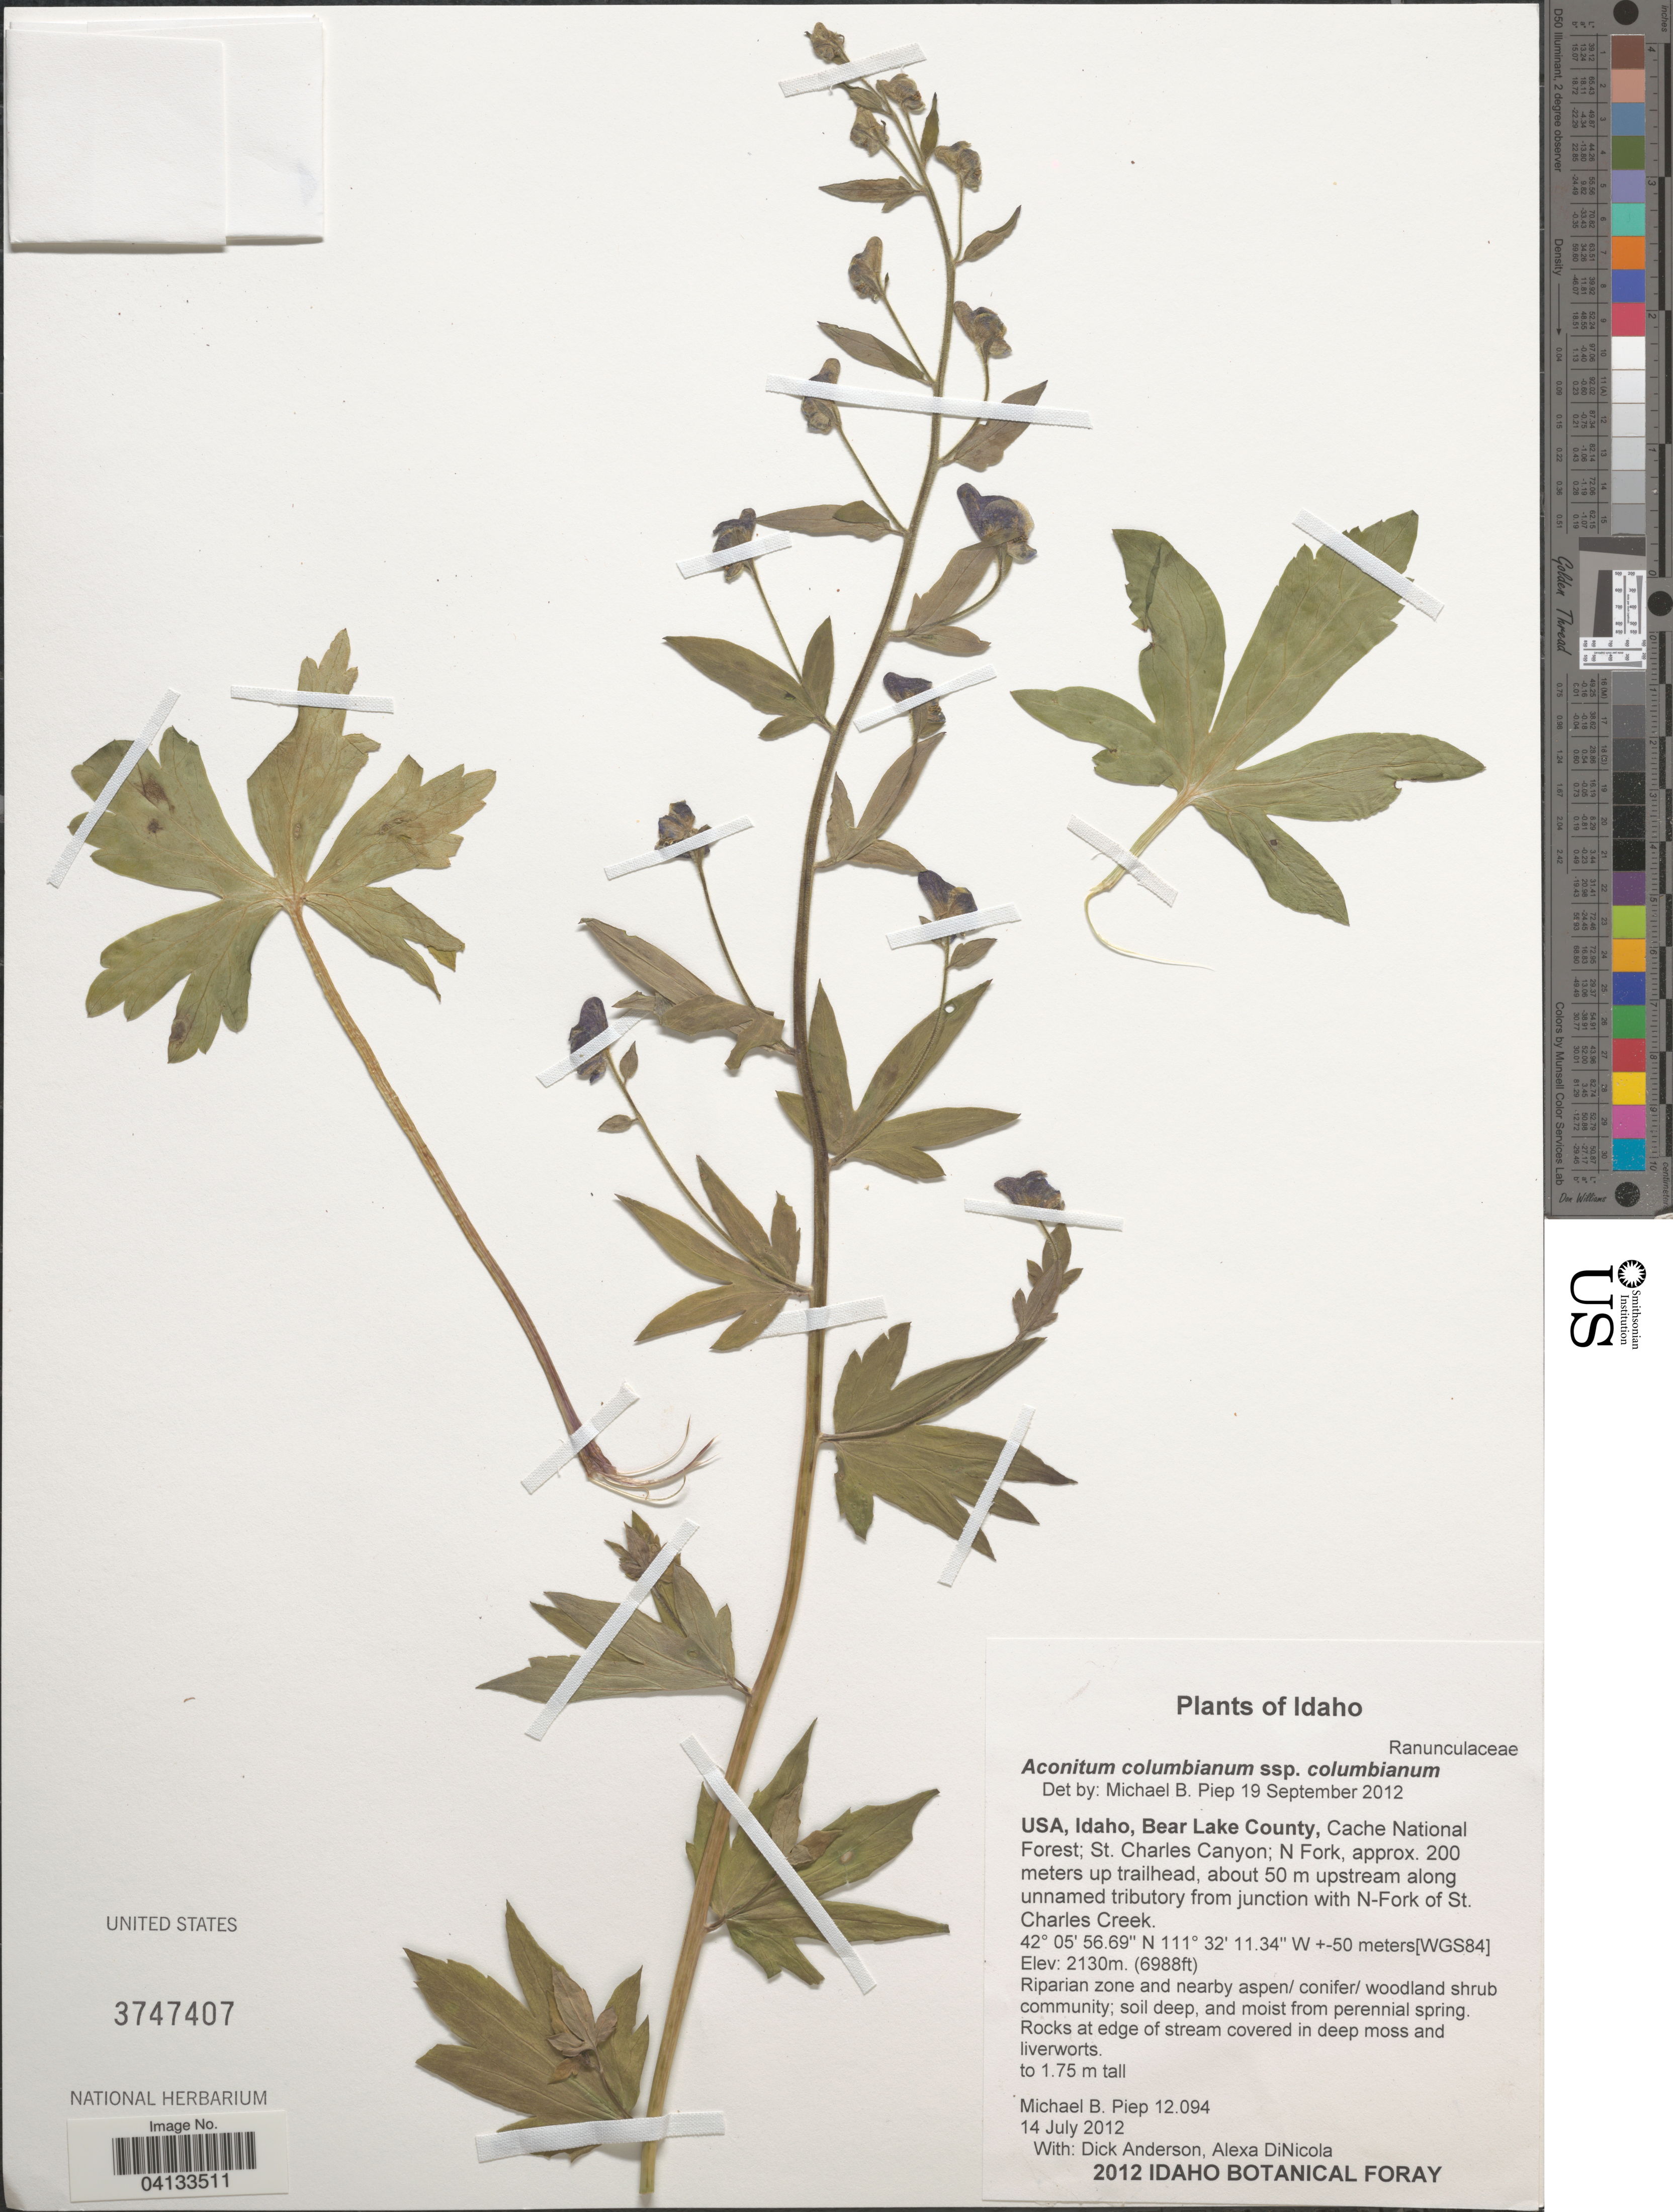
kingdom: Plantae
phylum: Tracheophyta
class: Magnoliopsida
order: Ranunculales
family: Ranunculaceae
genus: Aconitum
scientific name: Aconitum columbianum subsp. columbianum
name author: Nutt.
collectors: M. Piep, D. Anderson & A. DiNicola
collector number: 12094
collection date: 2012-07-14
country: United States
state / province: Idaho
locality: Bear Lake County, Cache National Forest; St. Charles Canyon; N Fork, approx. 200 meters up trailhead, about 50 m upstream along unnamed tributary from junction with N-Fork of St. Charles Creek. [WGS84].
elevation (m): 2130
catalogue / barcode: US 3747407